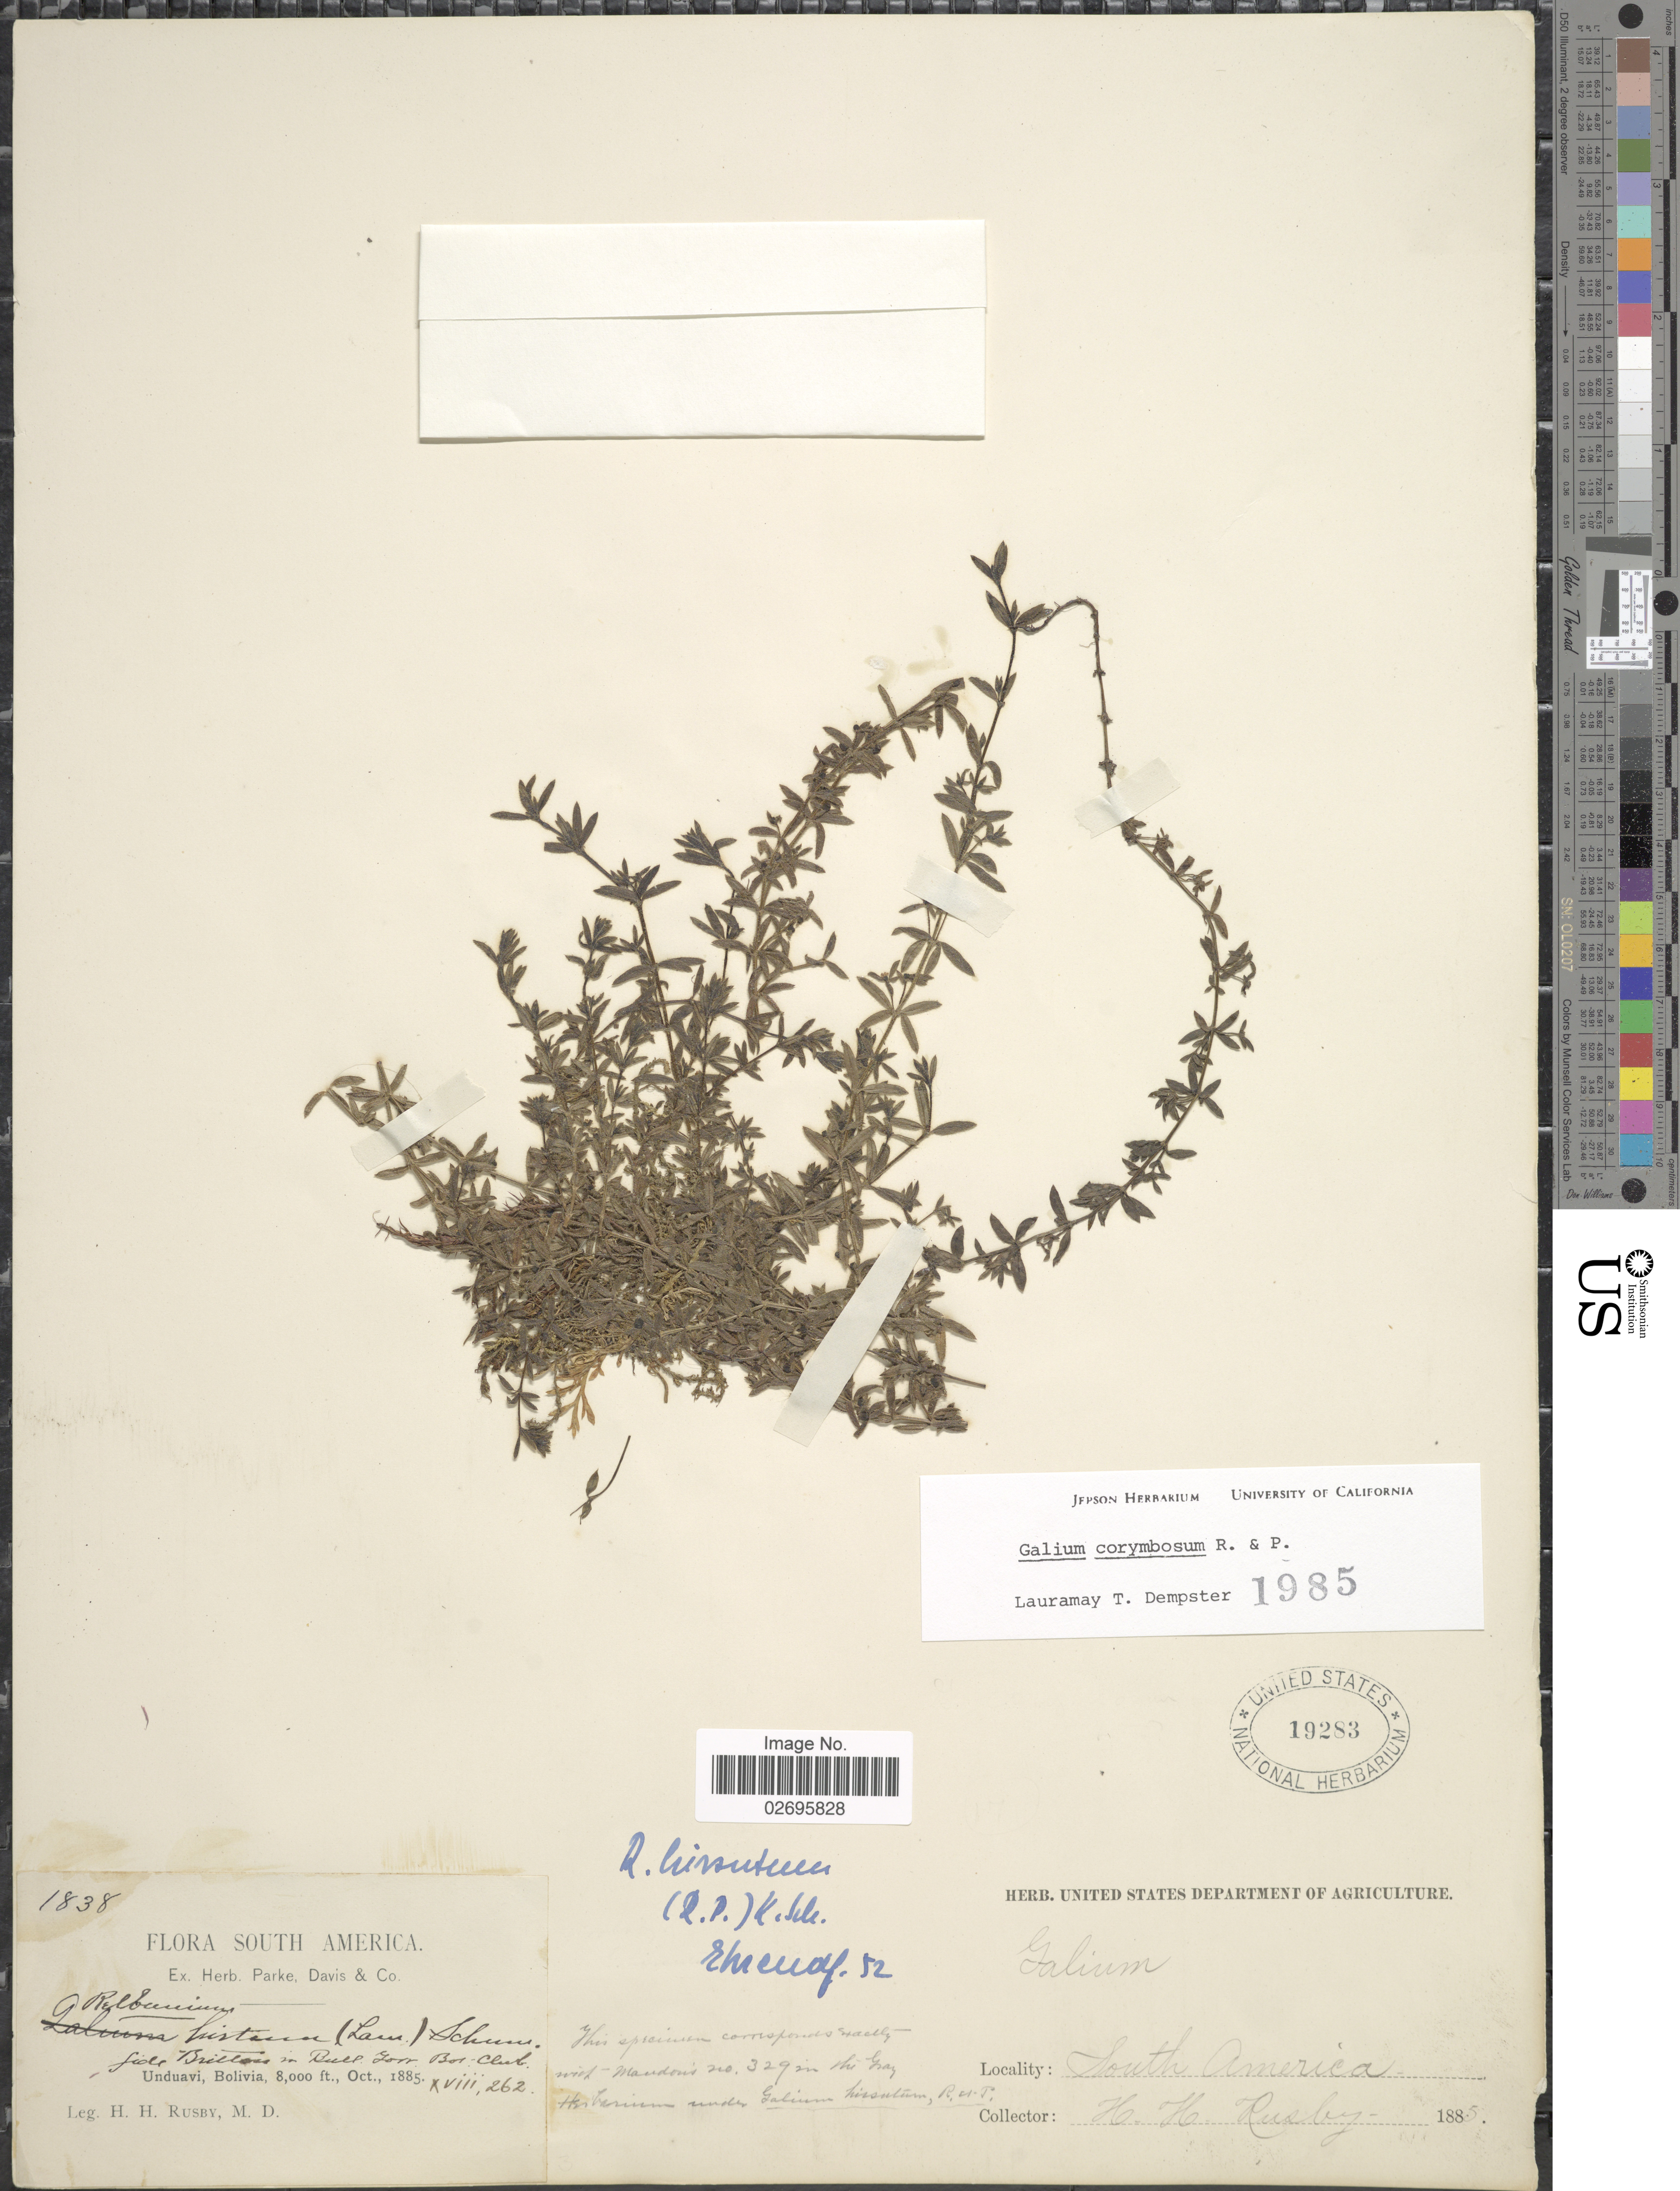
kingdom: Plantae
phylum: Tracheophyta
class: Magnoliopsida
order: Gentianales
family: Rubiaceae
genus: Galium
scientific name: Galium corymbosum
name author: Ruiz & Pav.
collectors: H. H. Rusby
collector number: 1838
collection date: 1885-10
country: Bolivia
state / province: La Paz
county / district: Nor Yungas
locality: Unduavi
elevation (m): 2438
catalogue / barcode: US 19283